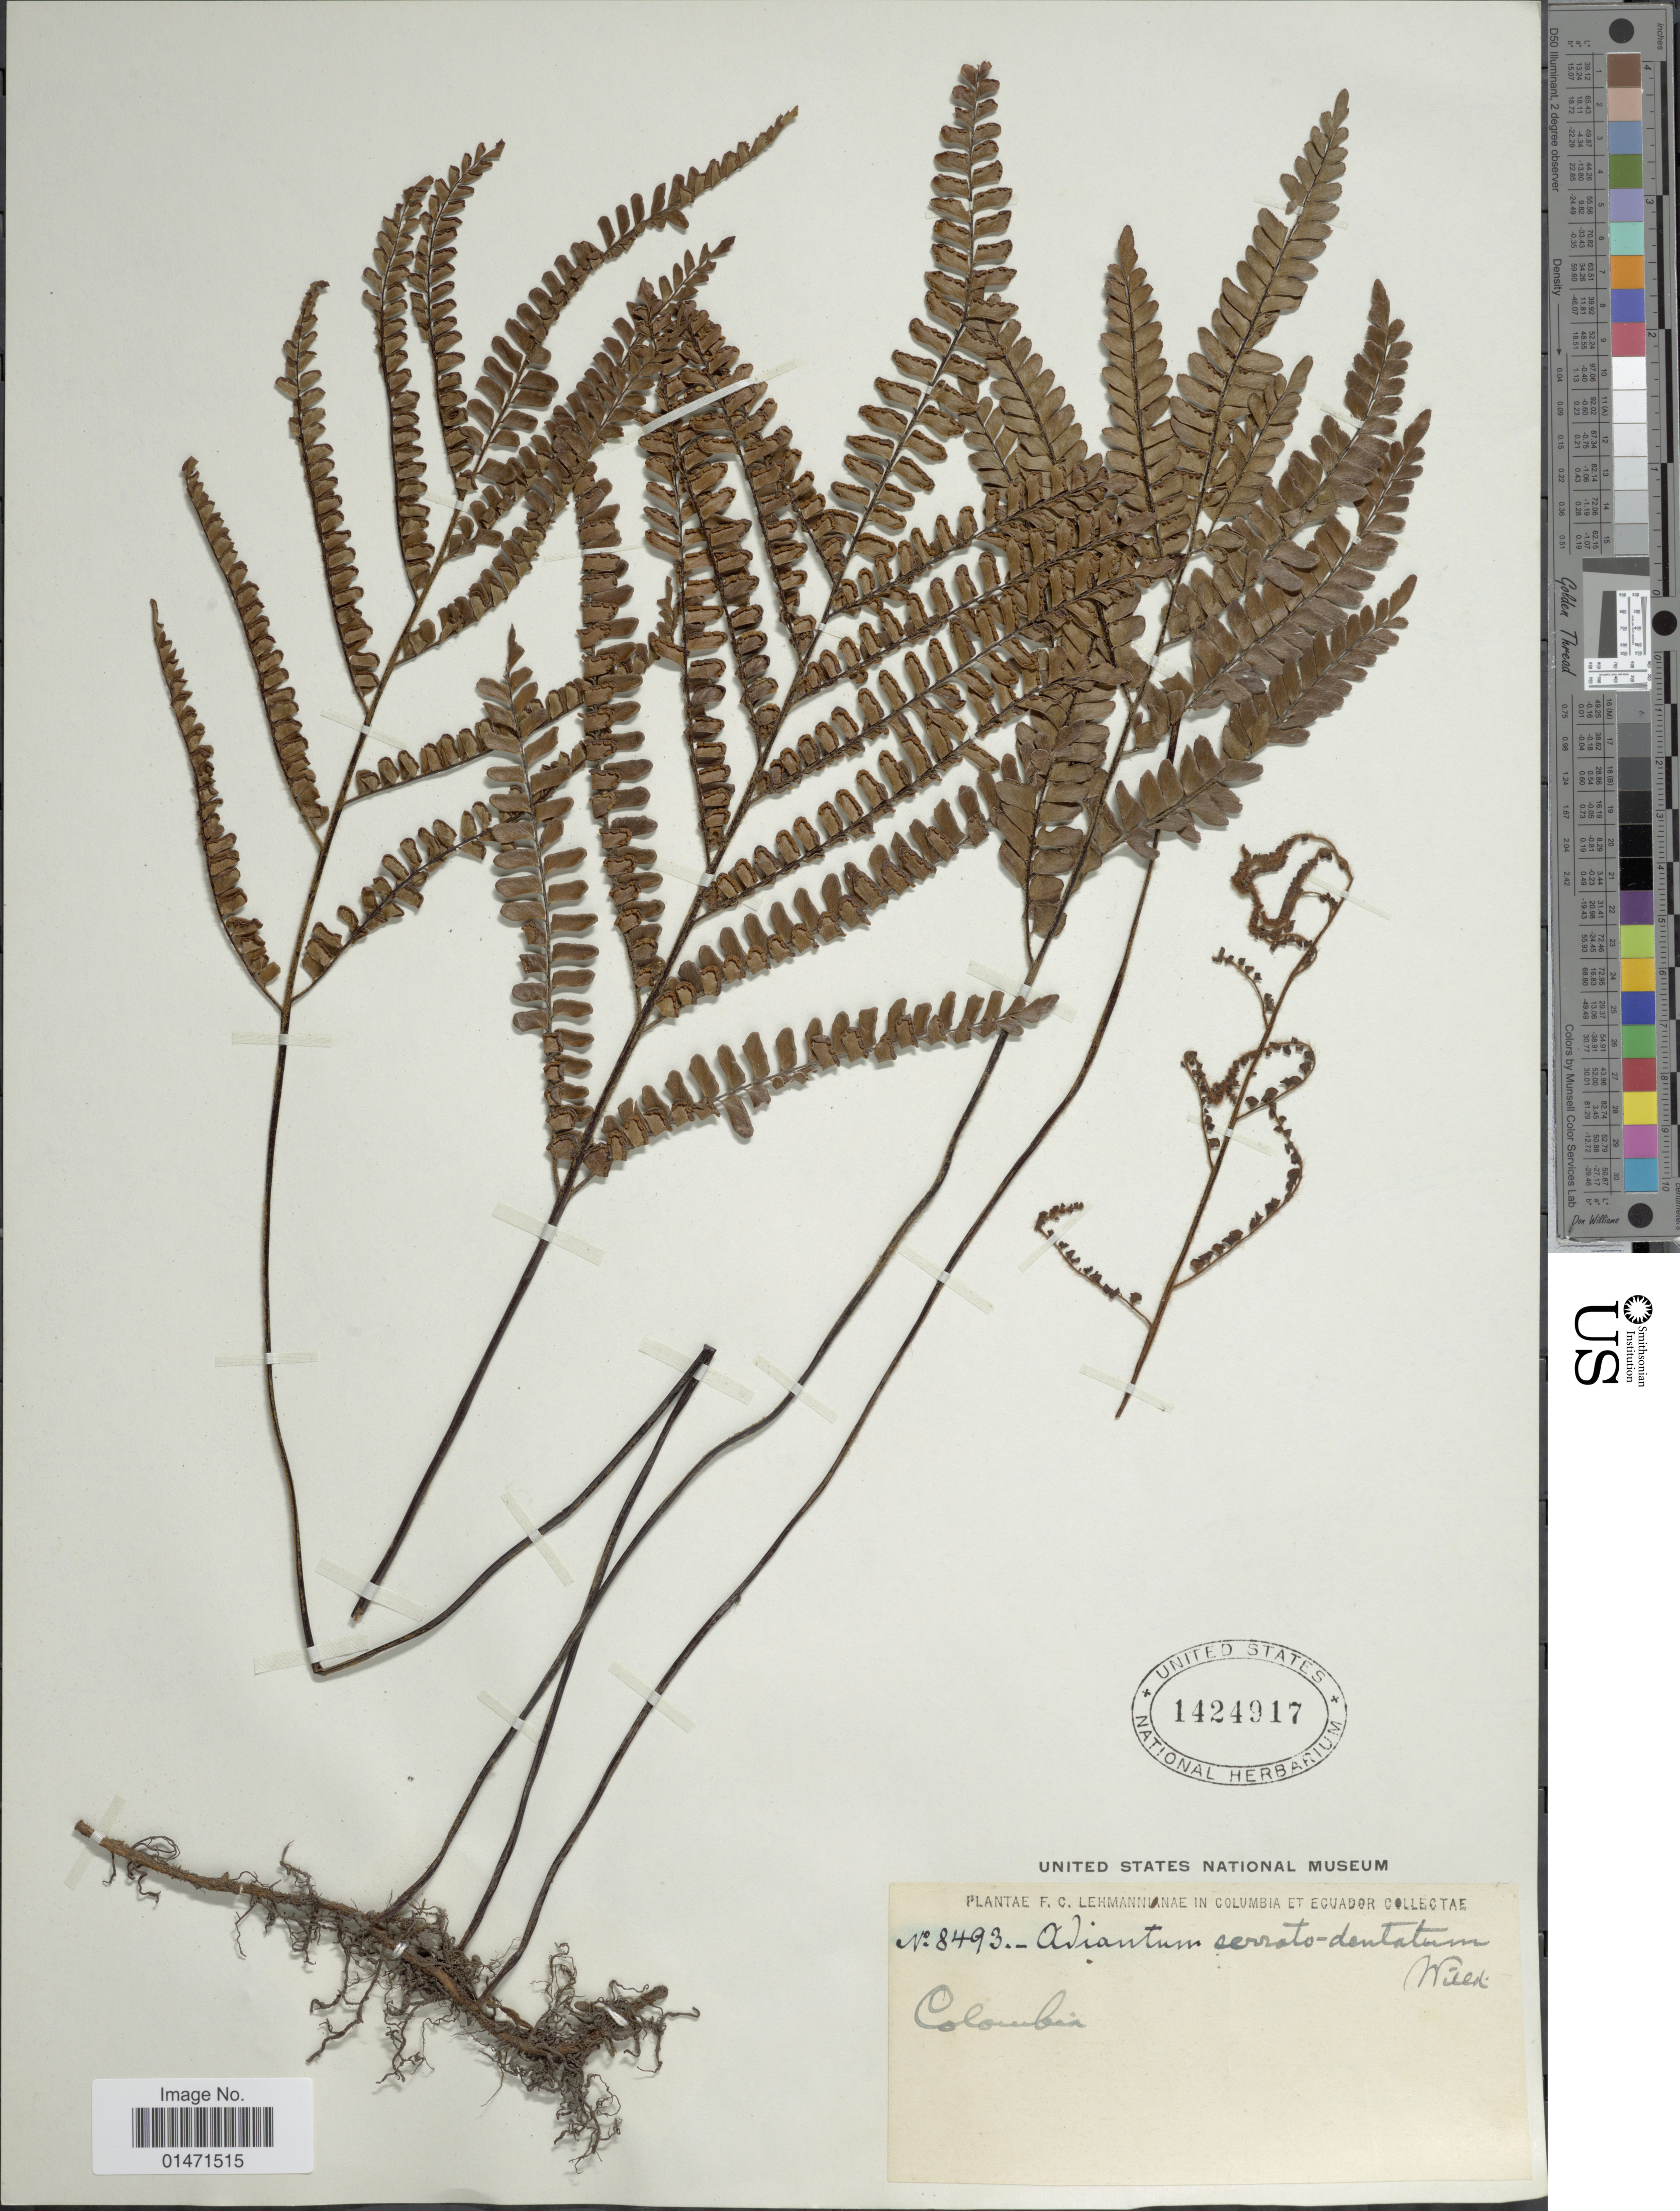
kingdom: Plantae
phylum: Tracheophyta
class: Polypodiopsida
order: Polypodiales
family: Pteridaceae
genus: Adiantum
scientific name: Adiantum serratodentatum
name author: Humb. & Bonpl. ex Willd.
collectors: F. C. Lehmann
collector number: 8493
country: Colombia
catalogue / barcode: US 1424917